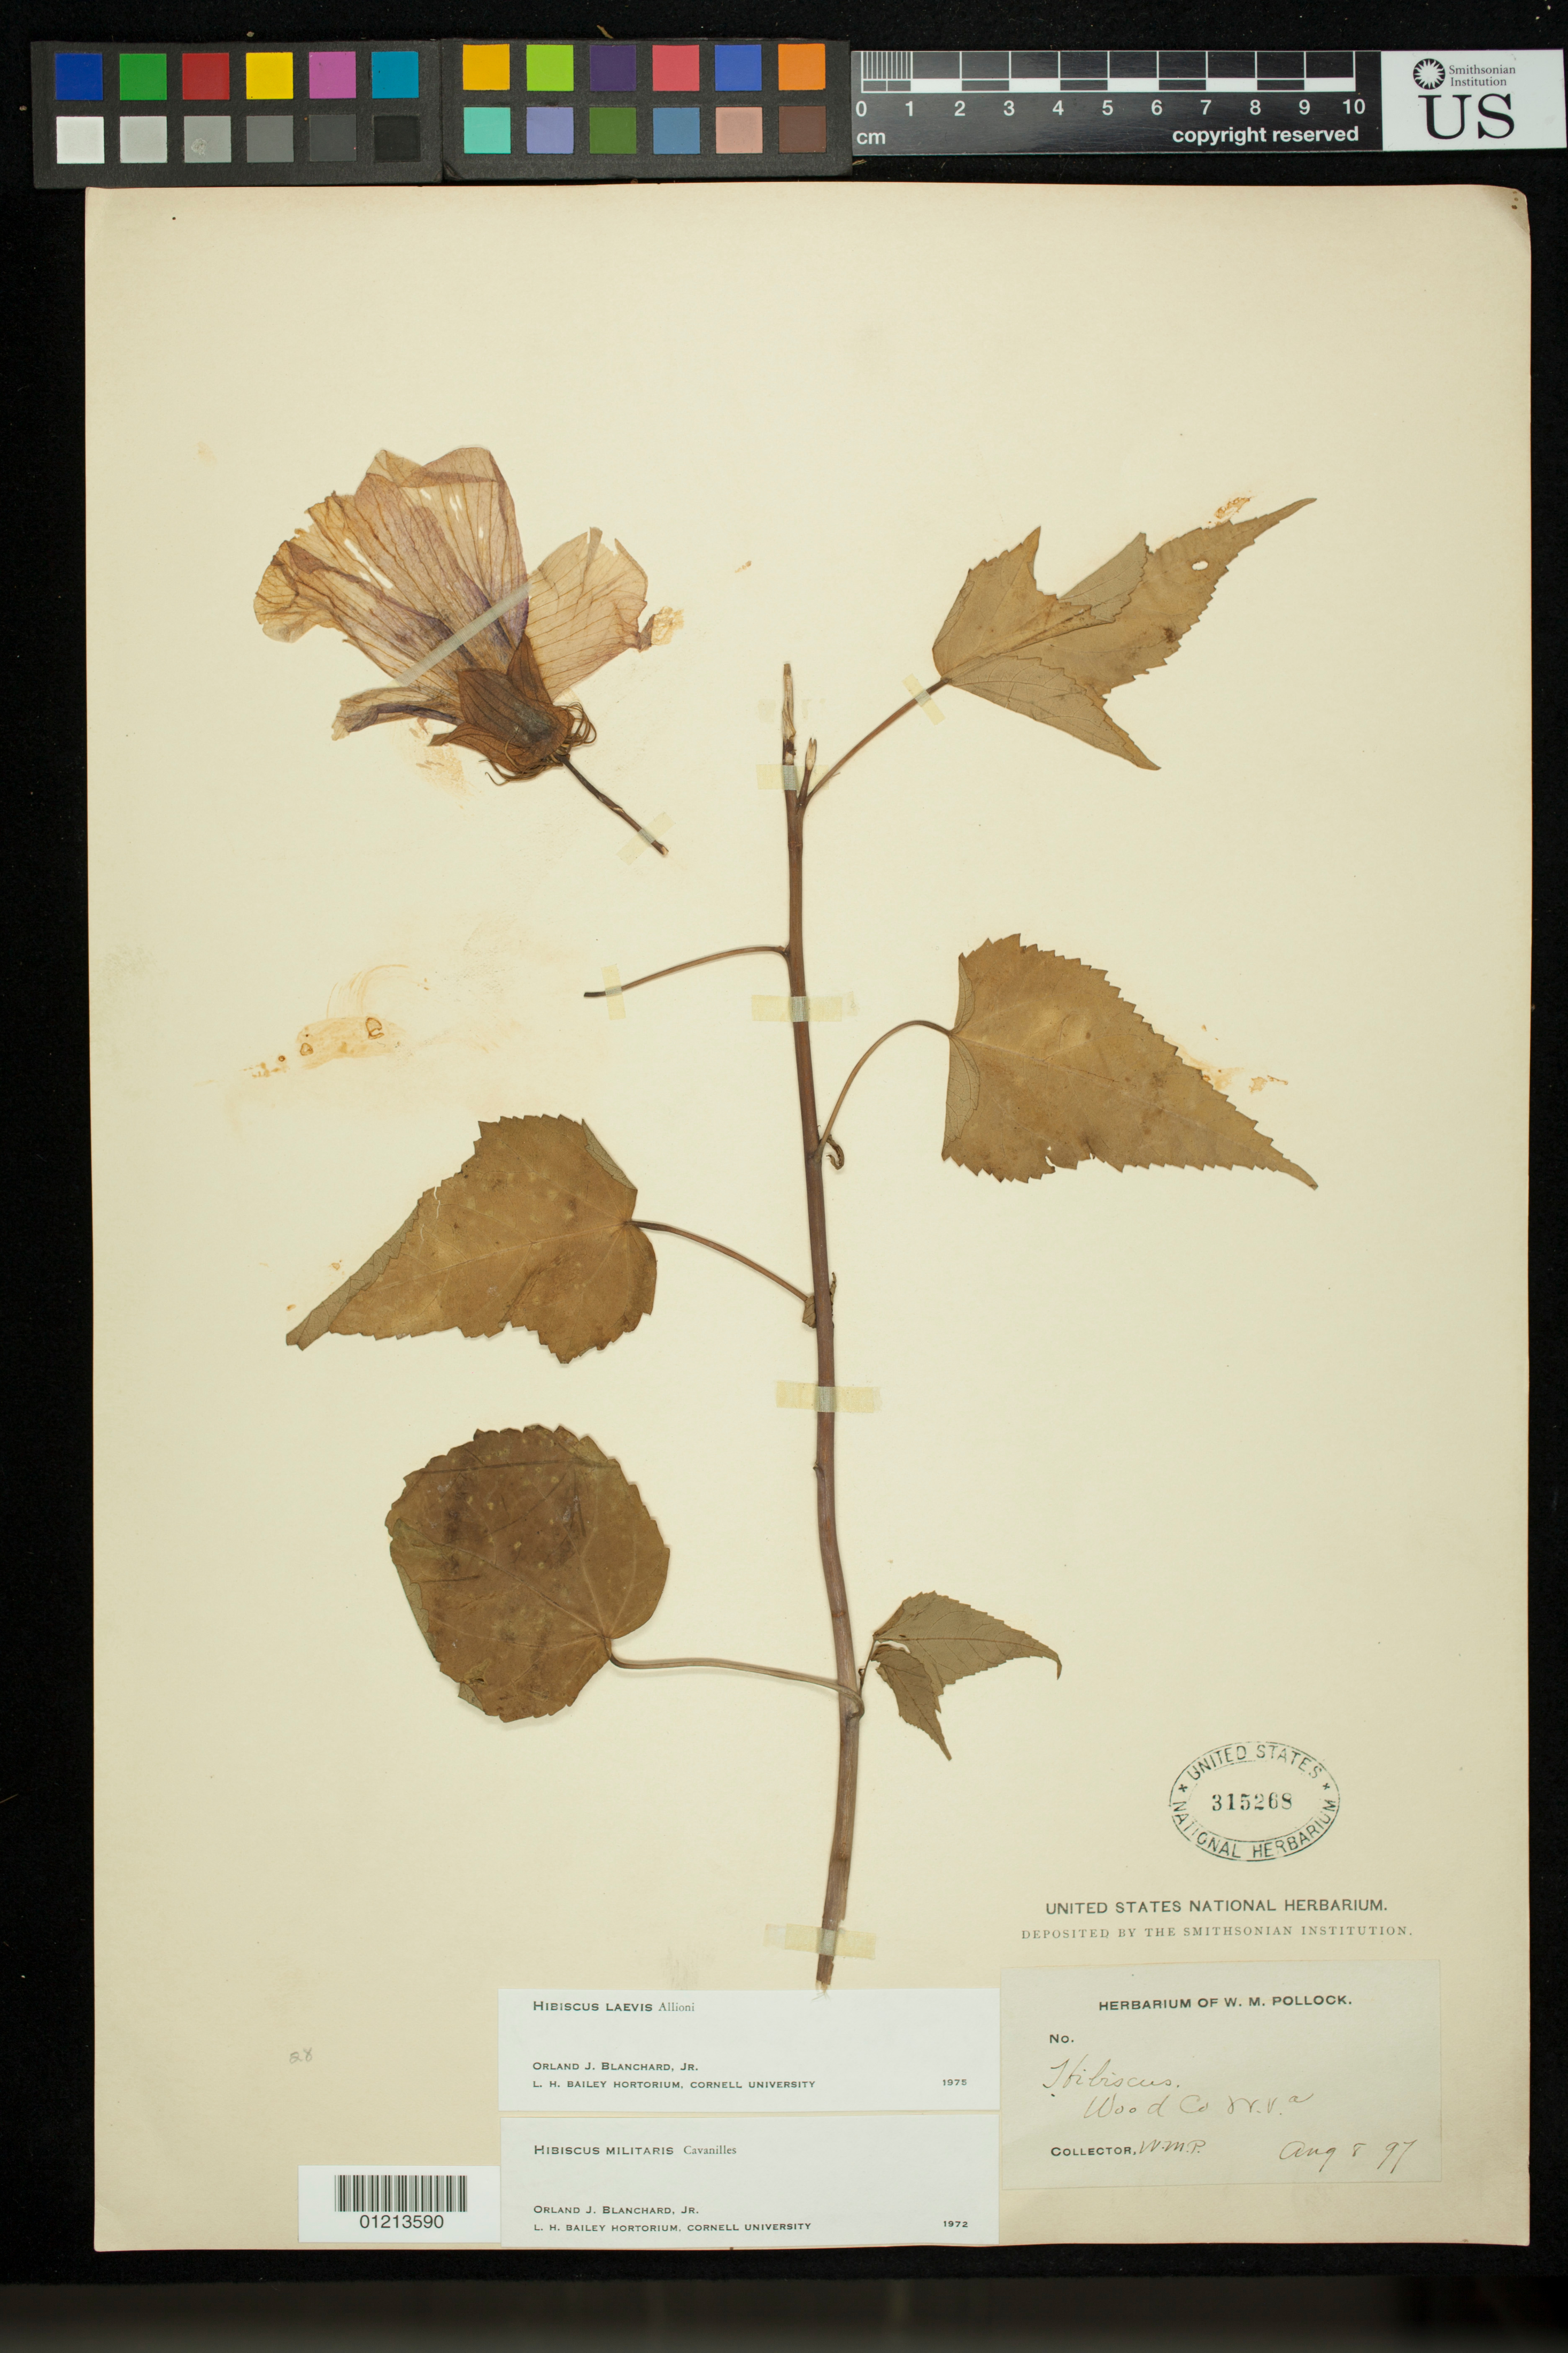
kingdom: Plantae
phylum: Tracheophyta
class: Magnoliopsida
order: Malvales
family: Malvaceae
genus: Hibiscus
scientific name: Hibiscus laevis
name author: All.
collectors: W. M. Pollock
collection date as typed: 08 Aug 1897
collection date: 1897-08-08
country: United States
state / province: West Virginia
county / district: Wood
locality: W.Va.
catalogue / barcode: US 315268